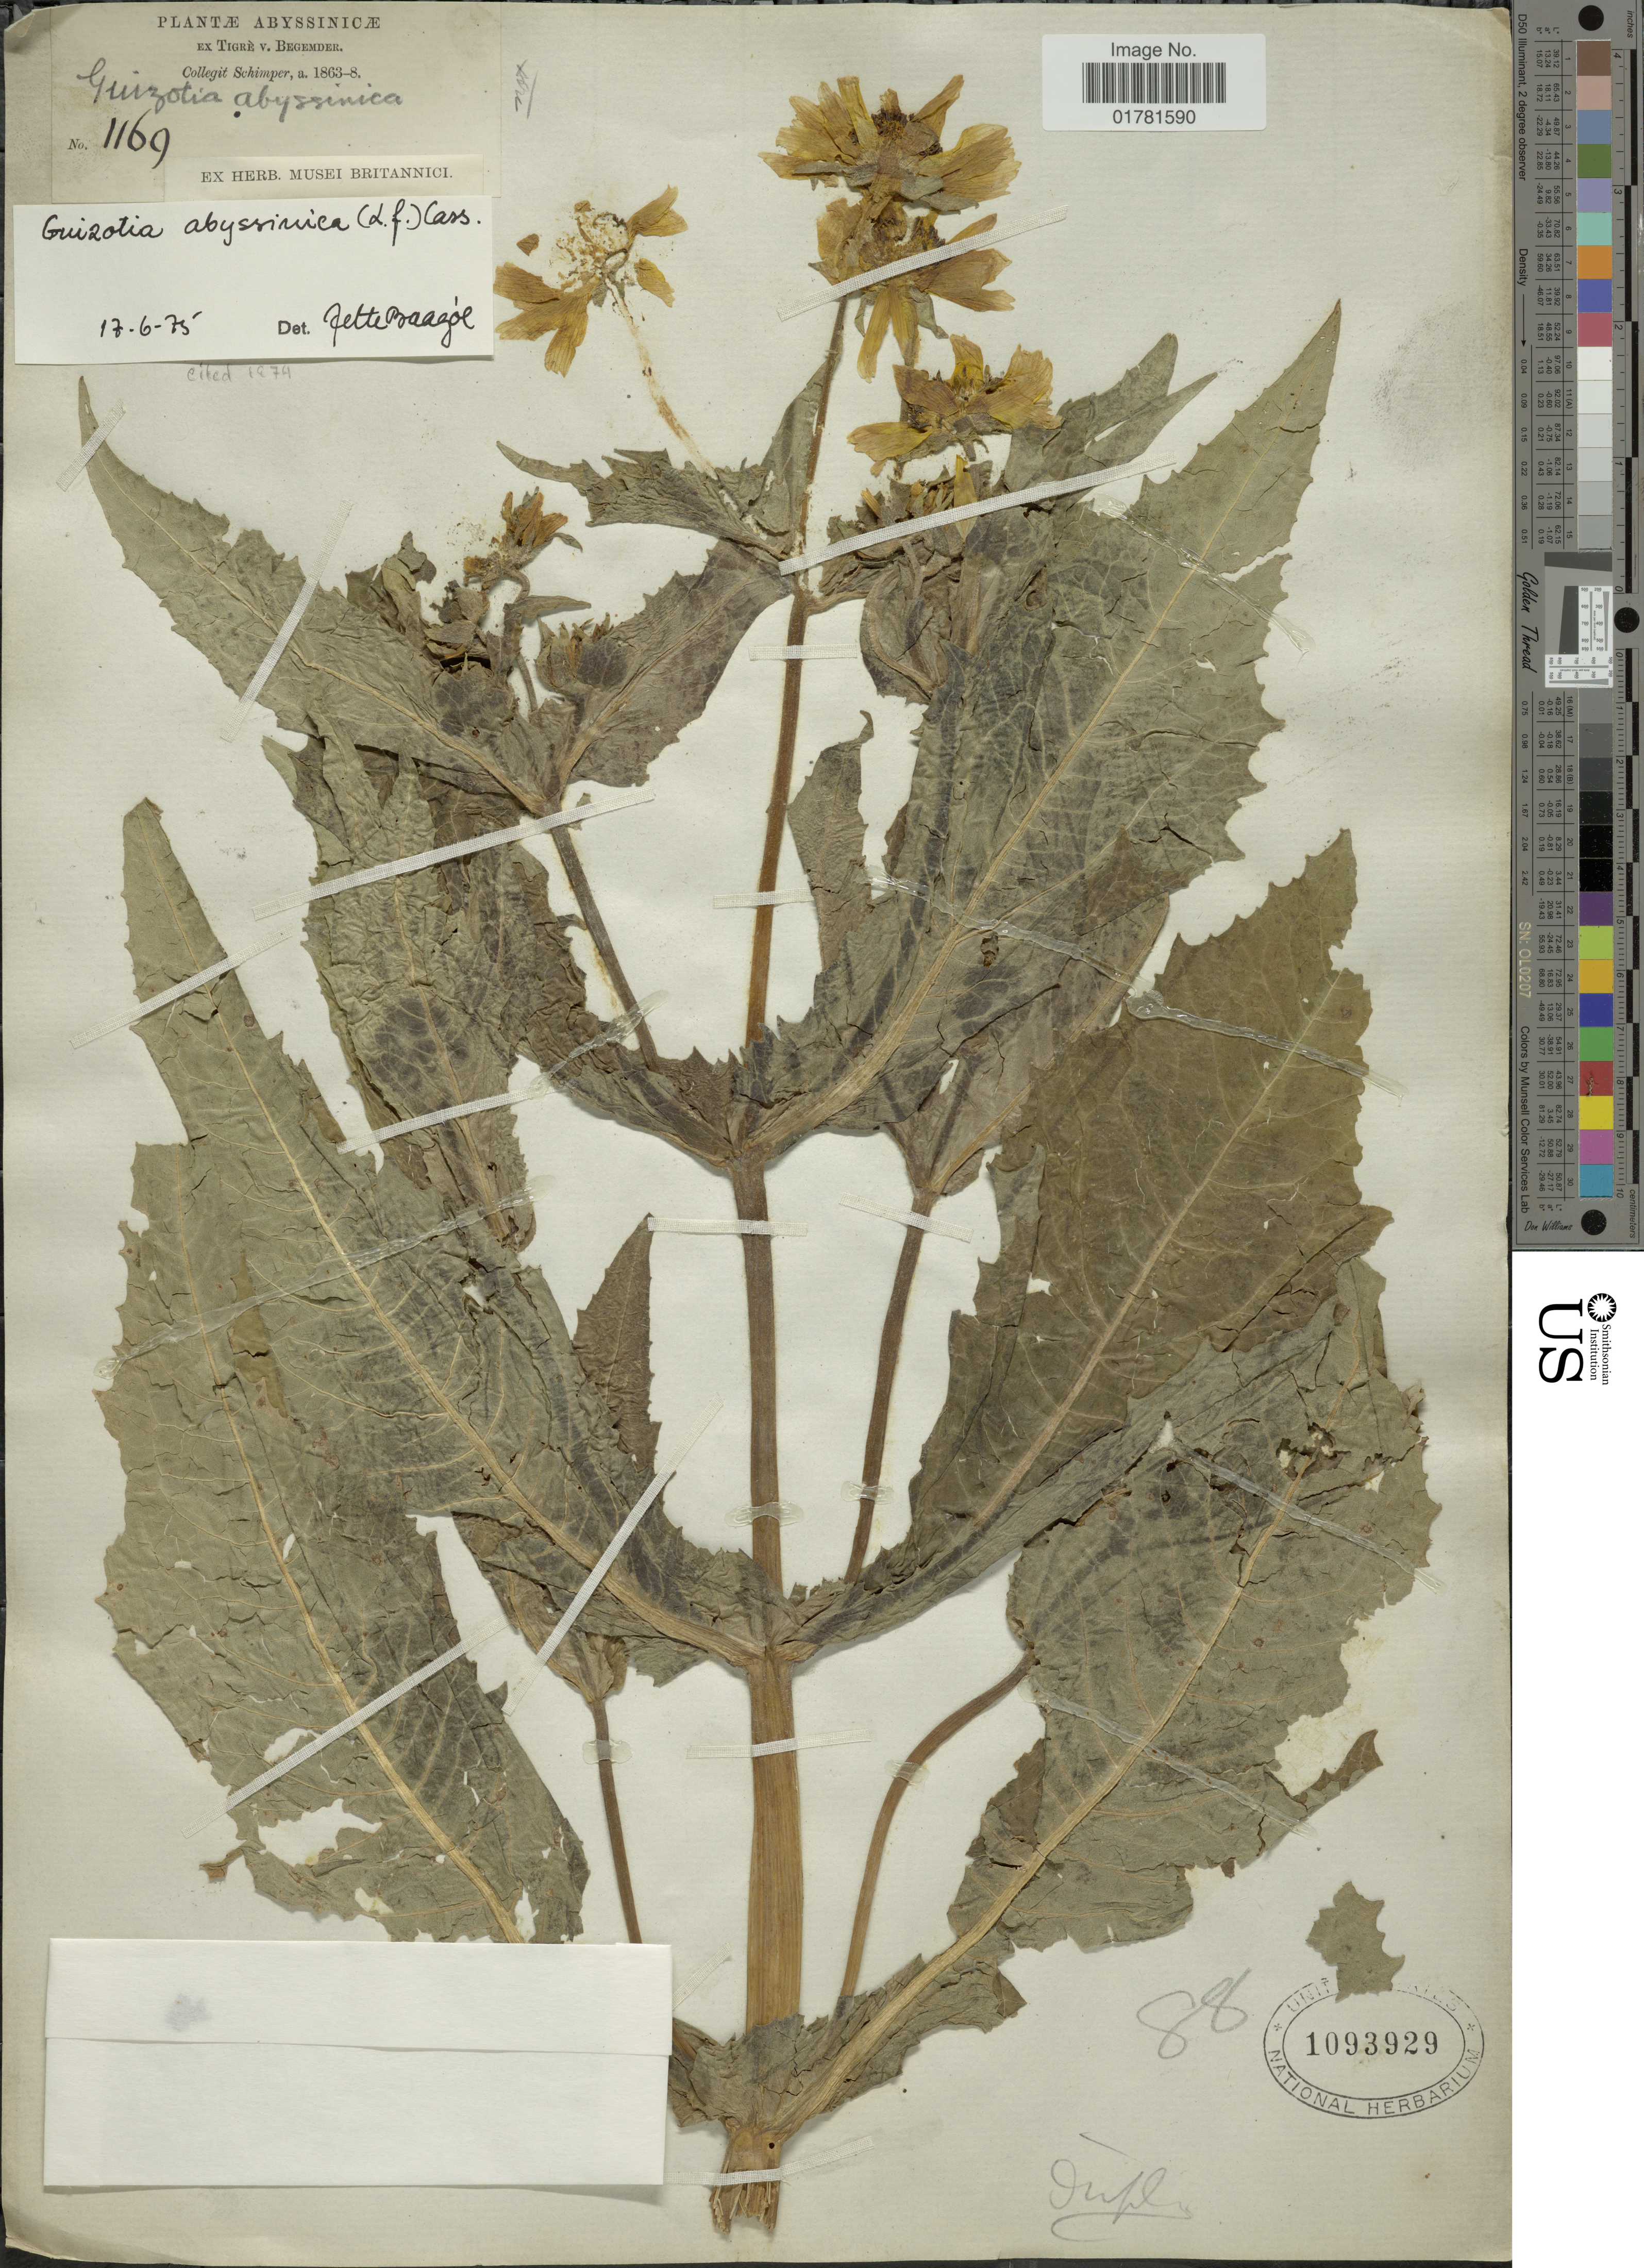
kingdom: Plantae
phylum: Tracheophyta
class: Magnoliopsida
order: Asterales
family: Asteraceae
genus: Guizotia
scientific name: Guizotia abyssinica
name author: (L. f.) Cass.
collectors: -. Schimper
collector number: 1169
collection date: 1863/1868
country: Eritrea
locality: Abyssinicae, ex Tigre v. Begemder [unsure placement].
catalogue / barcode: US 1093929